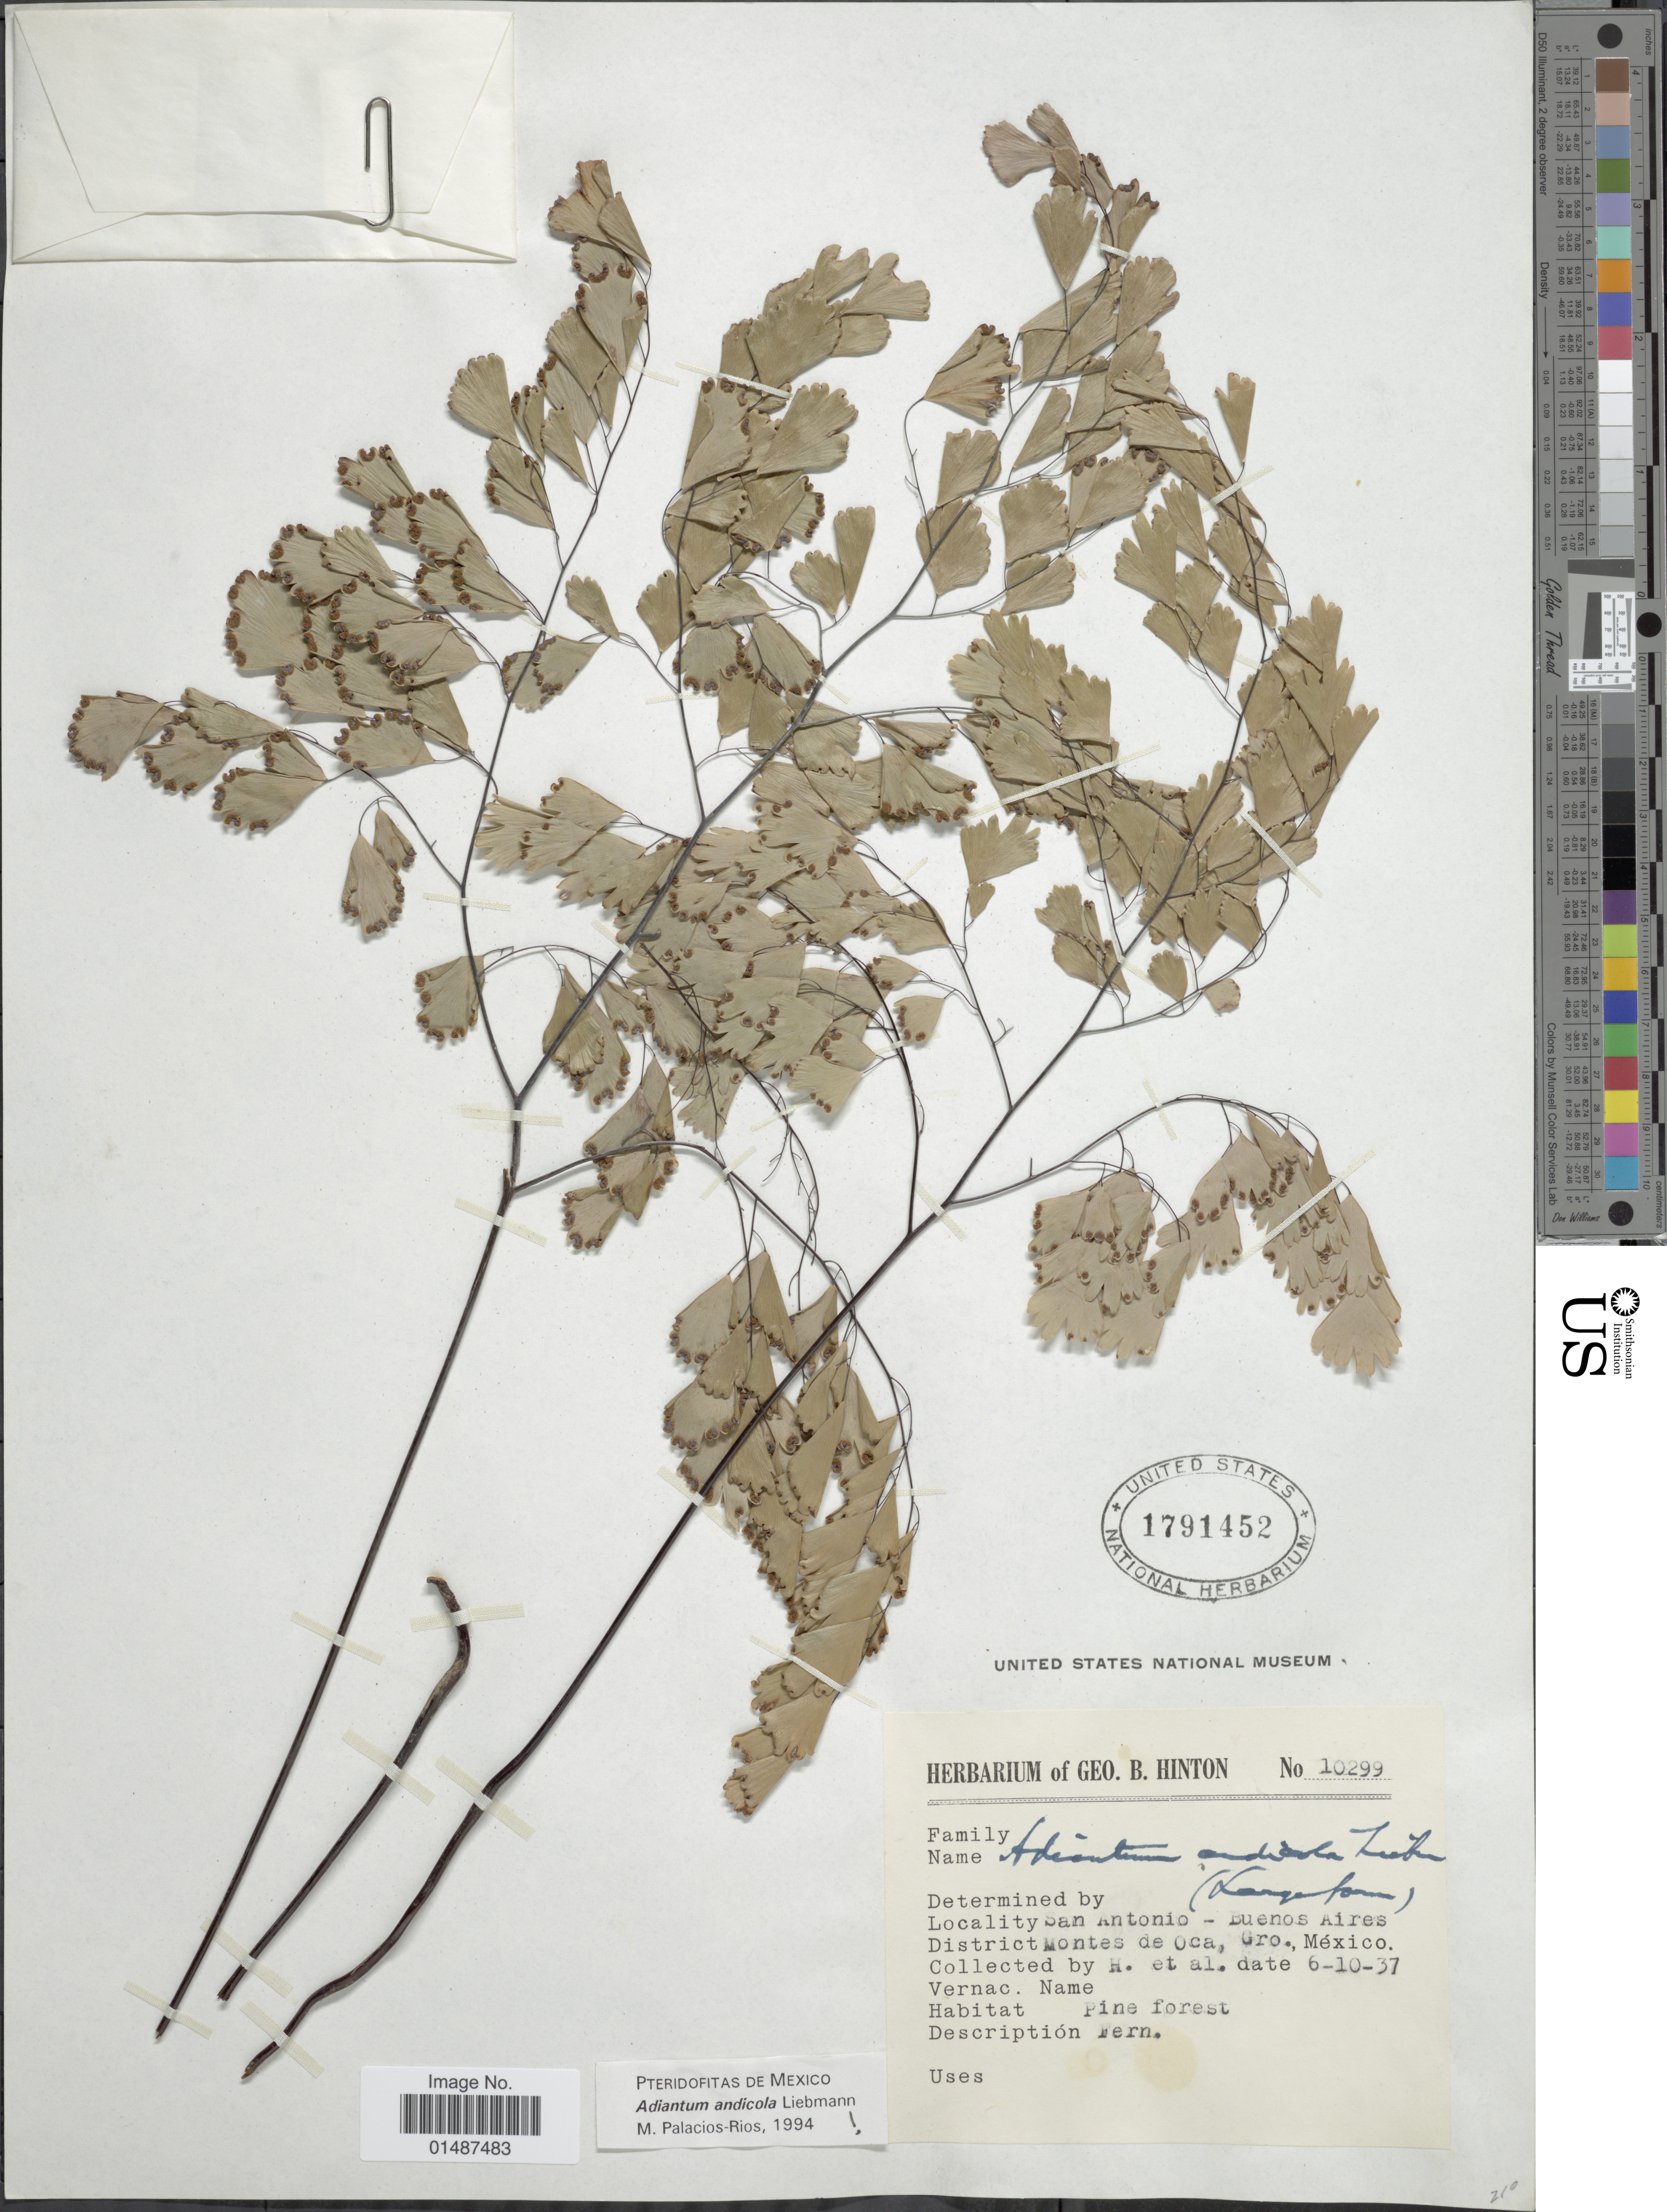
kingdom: Plantae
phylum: Tracheophyta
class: Polypodiopsida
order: Polypodiales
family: Pteridaceae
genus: Adiantum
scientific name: Adiantum andicola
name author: Liebm.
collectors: G. B. Hinton & et al.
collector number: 10299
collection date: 1937-10-06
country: Mexico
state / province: Guerrero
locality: San Antonio - Buenos Aires, Montes de Oca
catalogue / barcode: US 1791452